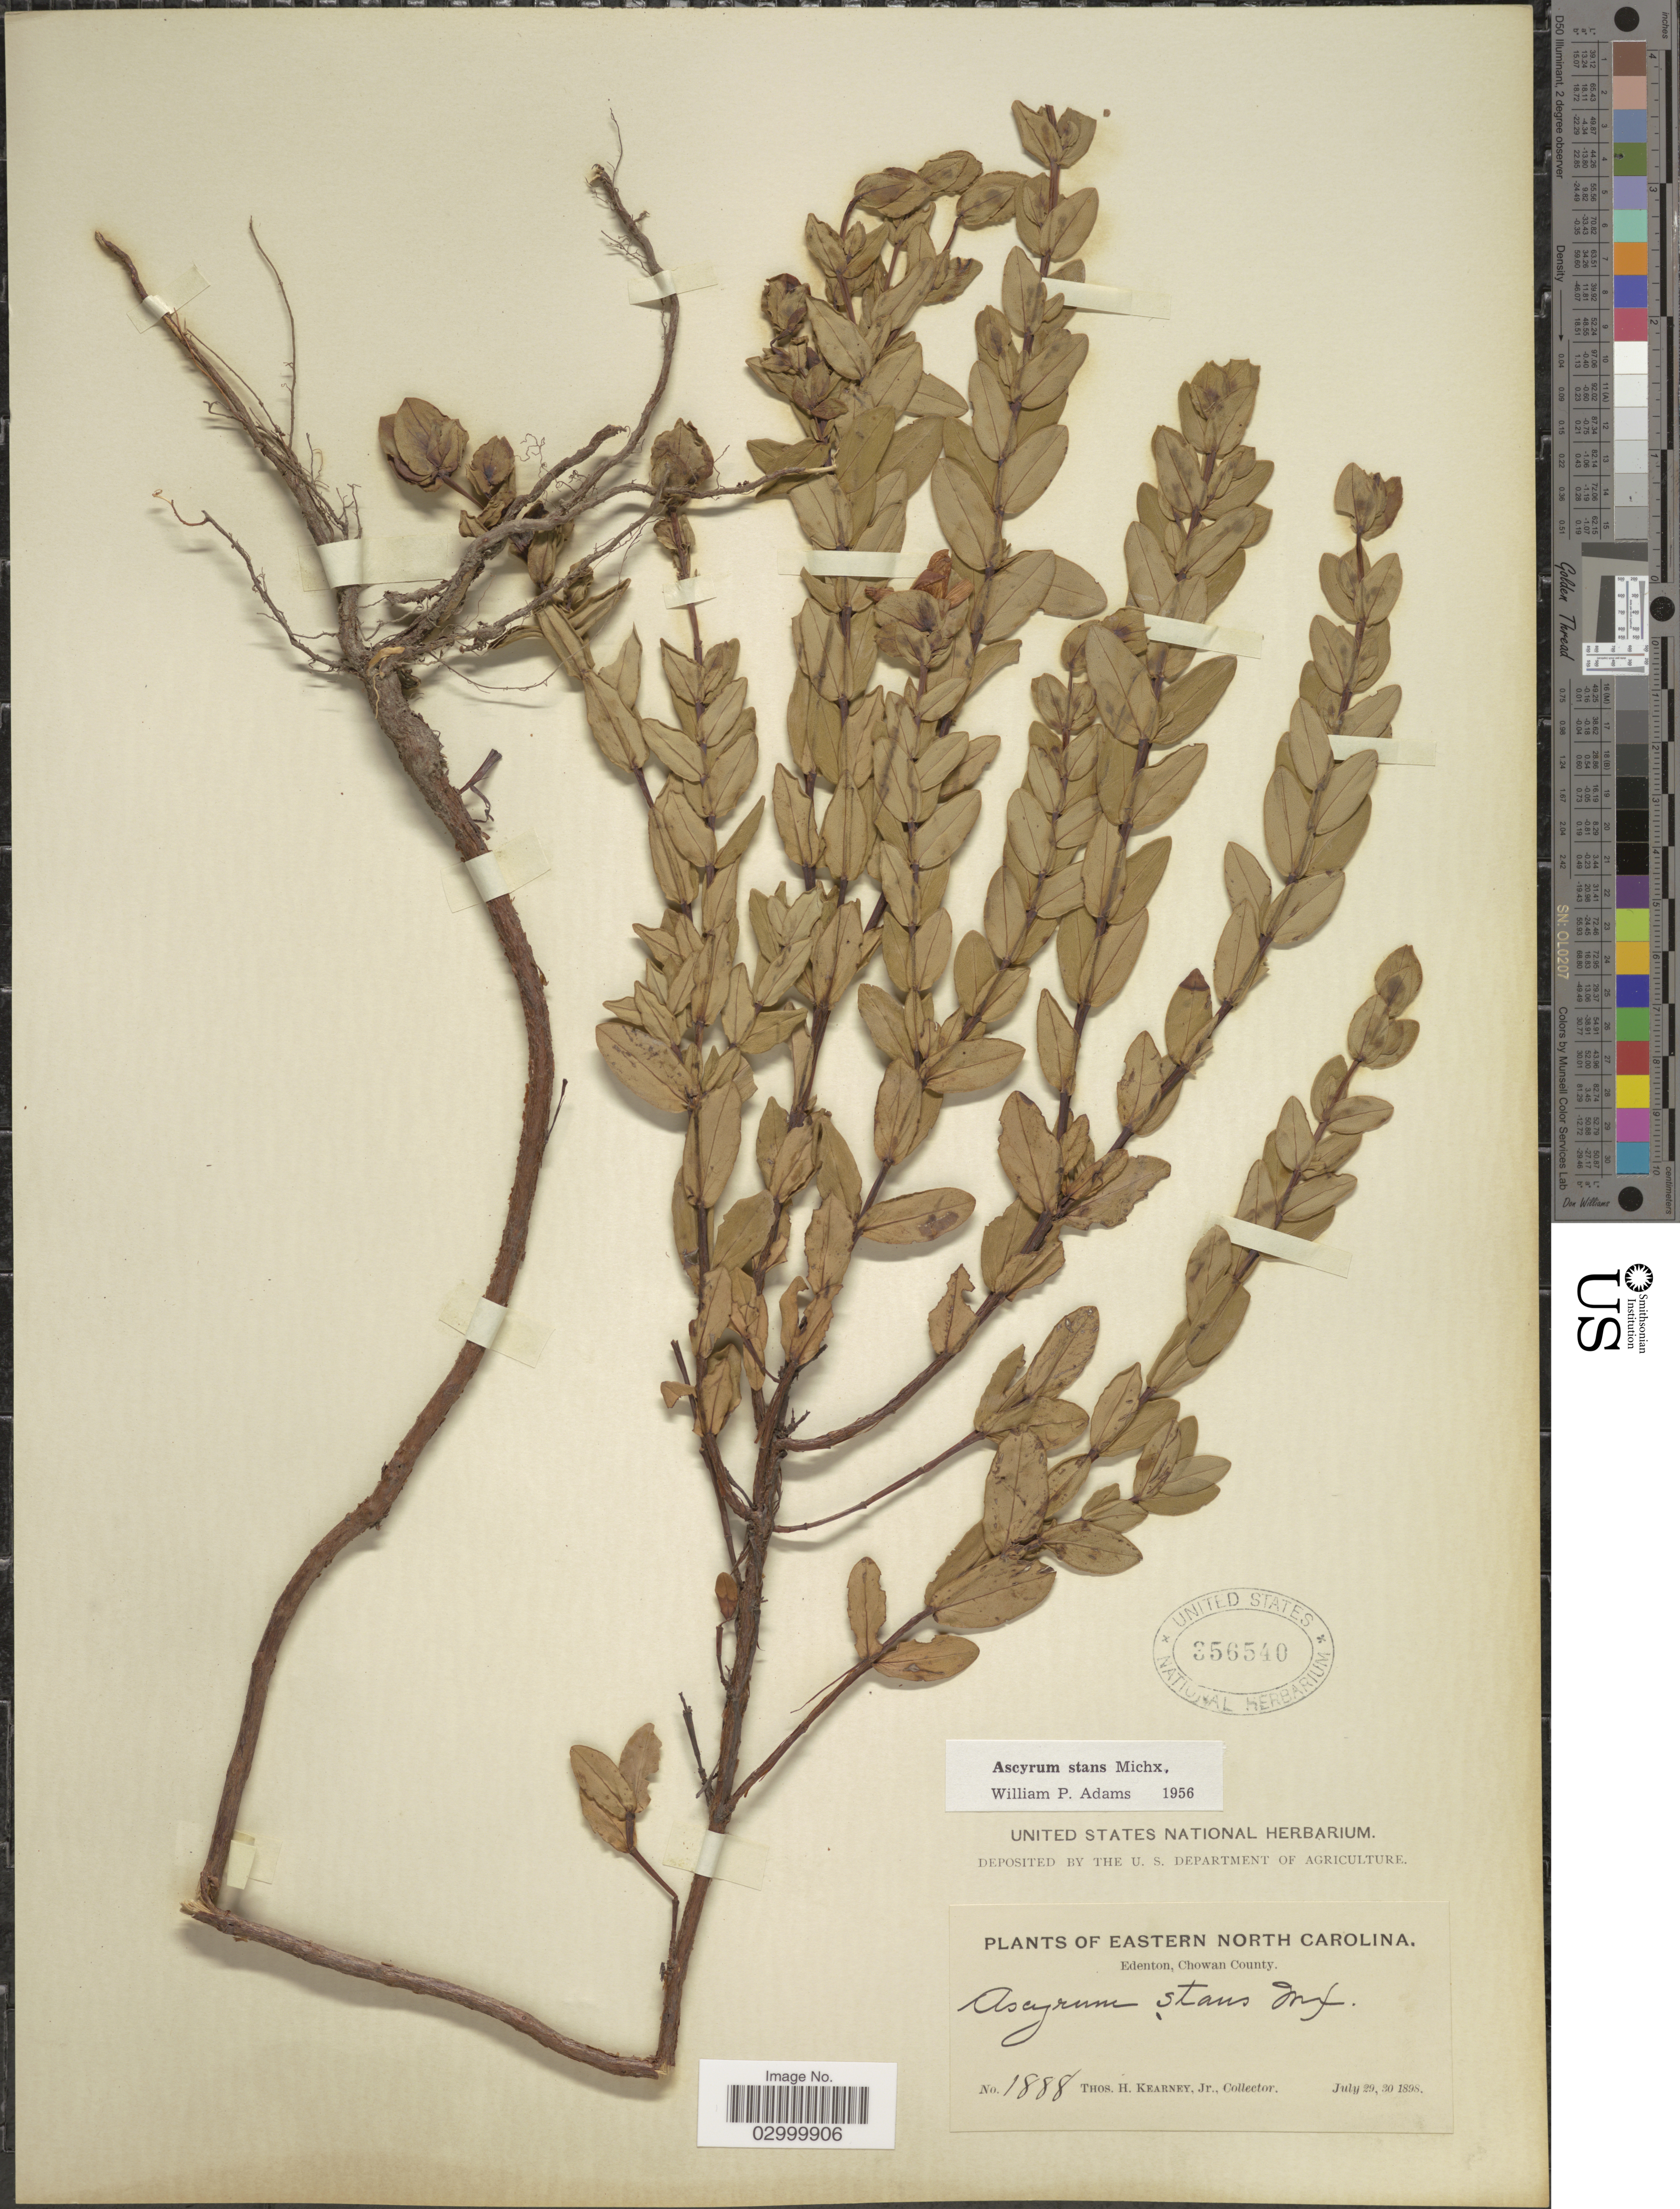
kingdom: Plantae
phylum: Tracheophyta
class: Magnoliopsida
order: Malpighiales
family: Hypericaceae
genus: Hypericum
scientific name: Hypericum crux-andreae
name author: (L.) Crantz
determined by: Strong, Mark T., (BOT), Smithsonian Institution - National Museum of Natural History (UNITED STATES)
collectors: T. H. Kearney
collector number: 1888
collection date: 1898-07-29/1898-07-30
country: United States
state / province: North Carolina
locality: Eastern North Carolina. Edenton, Chowan County.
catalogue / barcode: US 356540